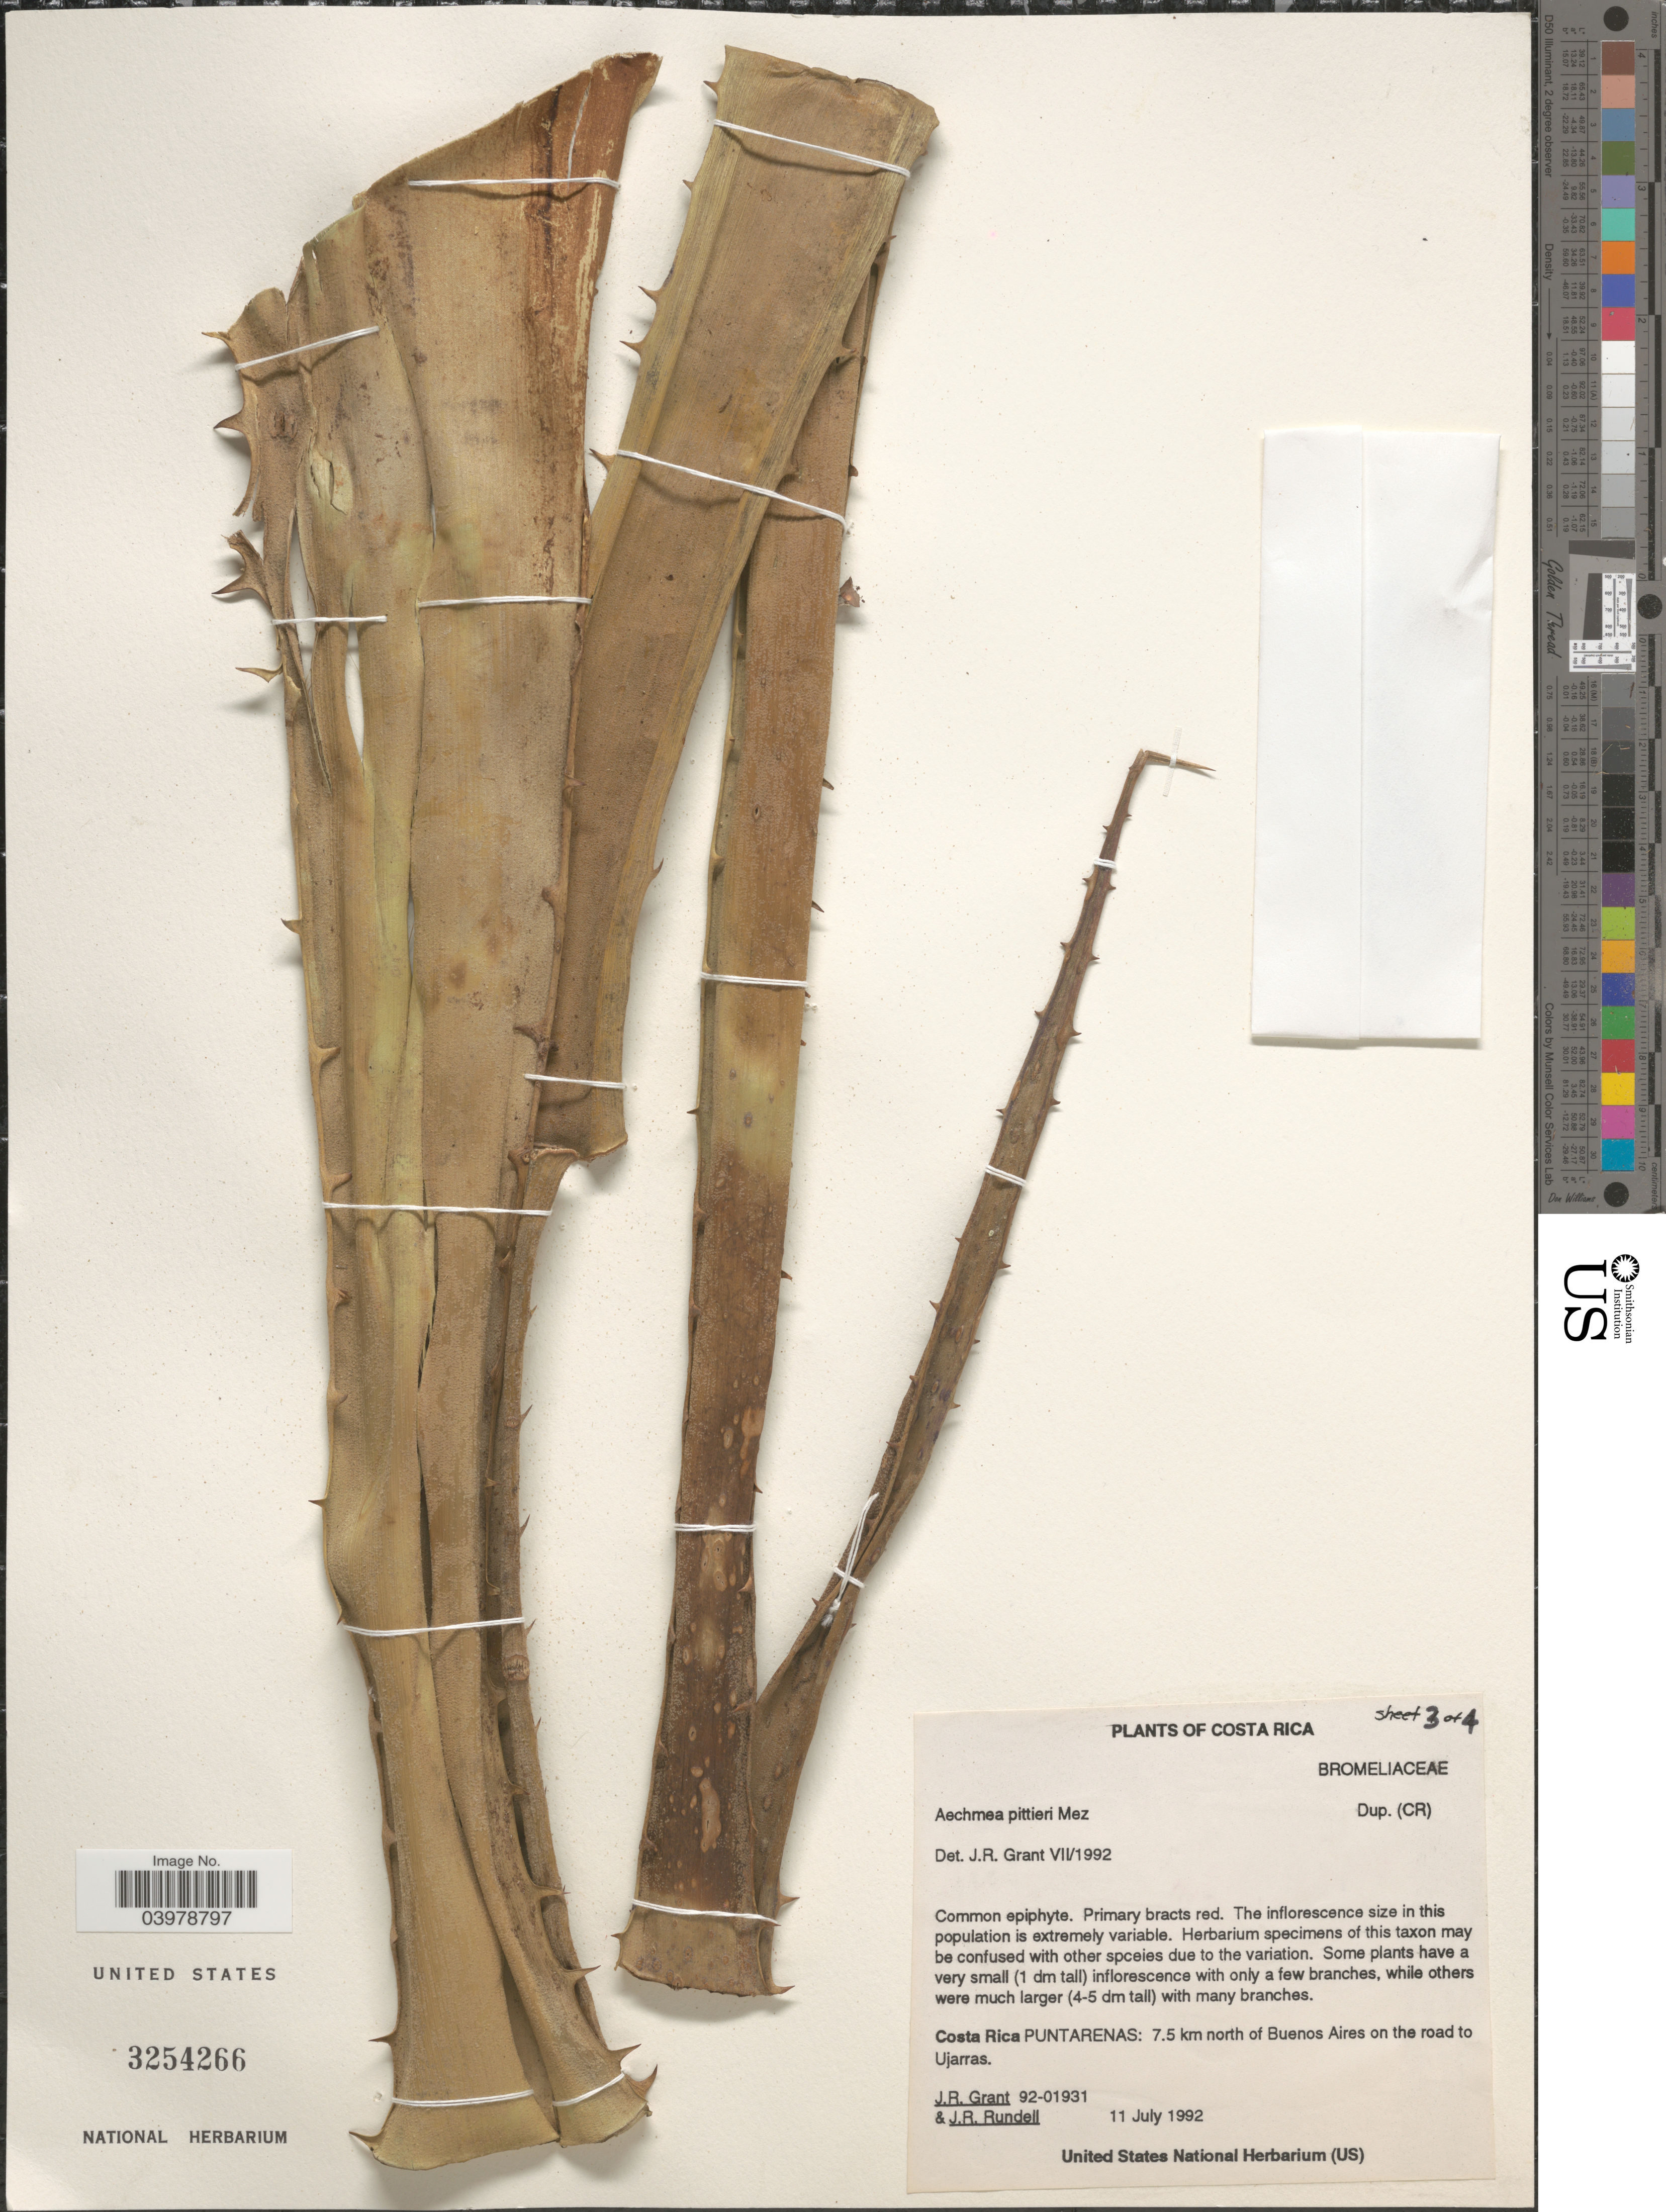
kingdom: Plantae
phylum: Tracheophyta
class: Liliopsida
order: Poales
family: Bromeliaceae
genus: Aechmea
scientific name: Aechmea pittieri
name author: Mez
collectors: J. Grant & J. R. Rundell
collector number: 92-01931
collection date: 1992-07-11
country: Costa Rica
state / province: Puntarenas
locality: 7.5 km north of Buenos Aires on the road to Ujarras.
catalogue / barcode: US 3254266